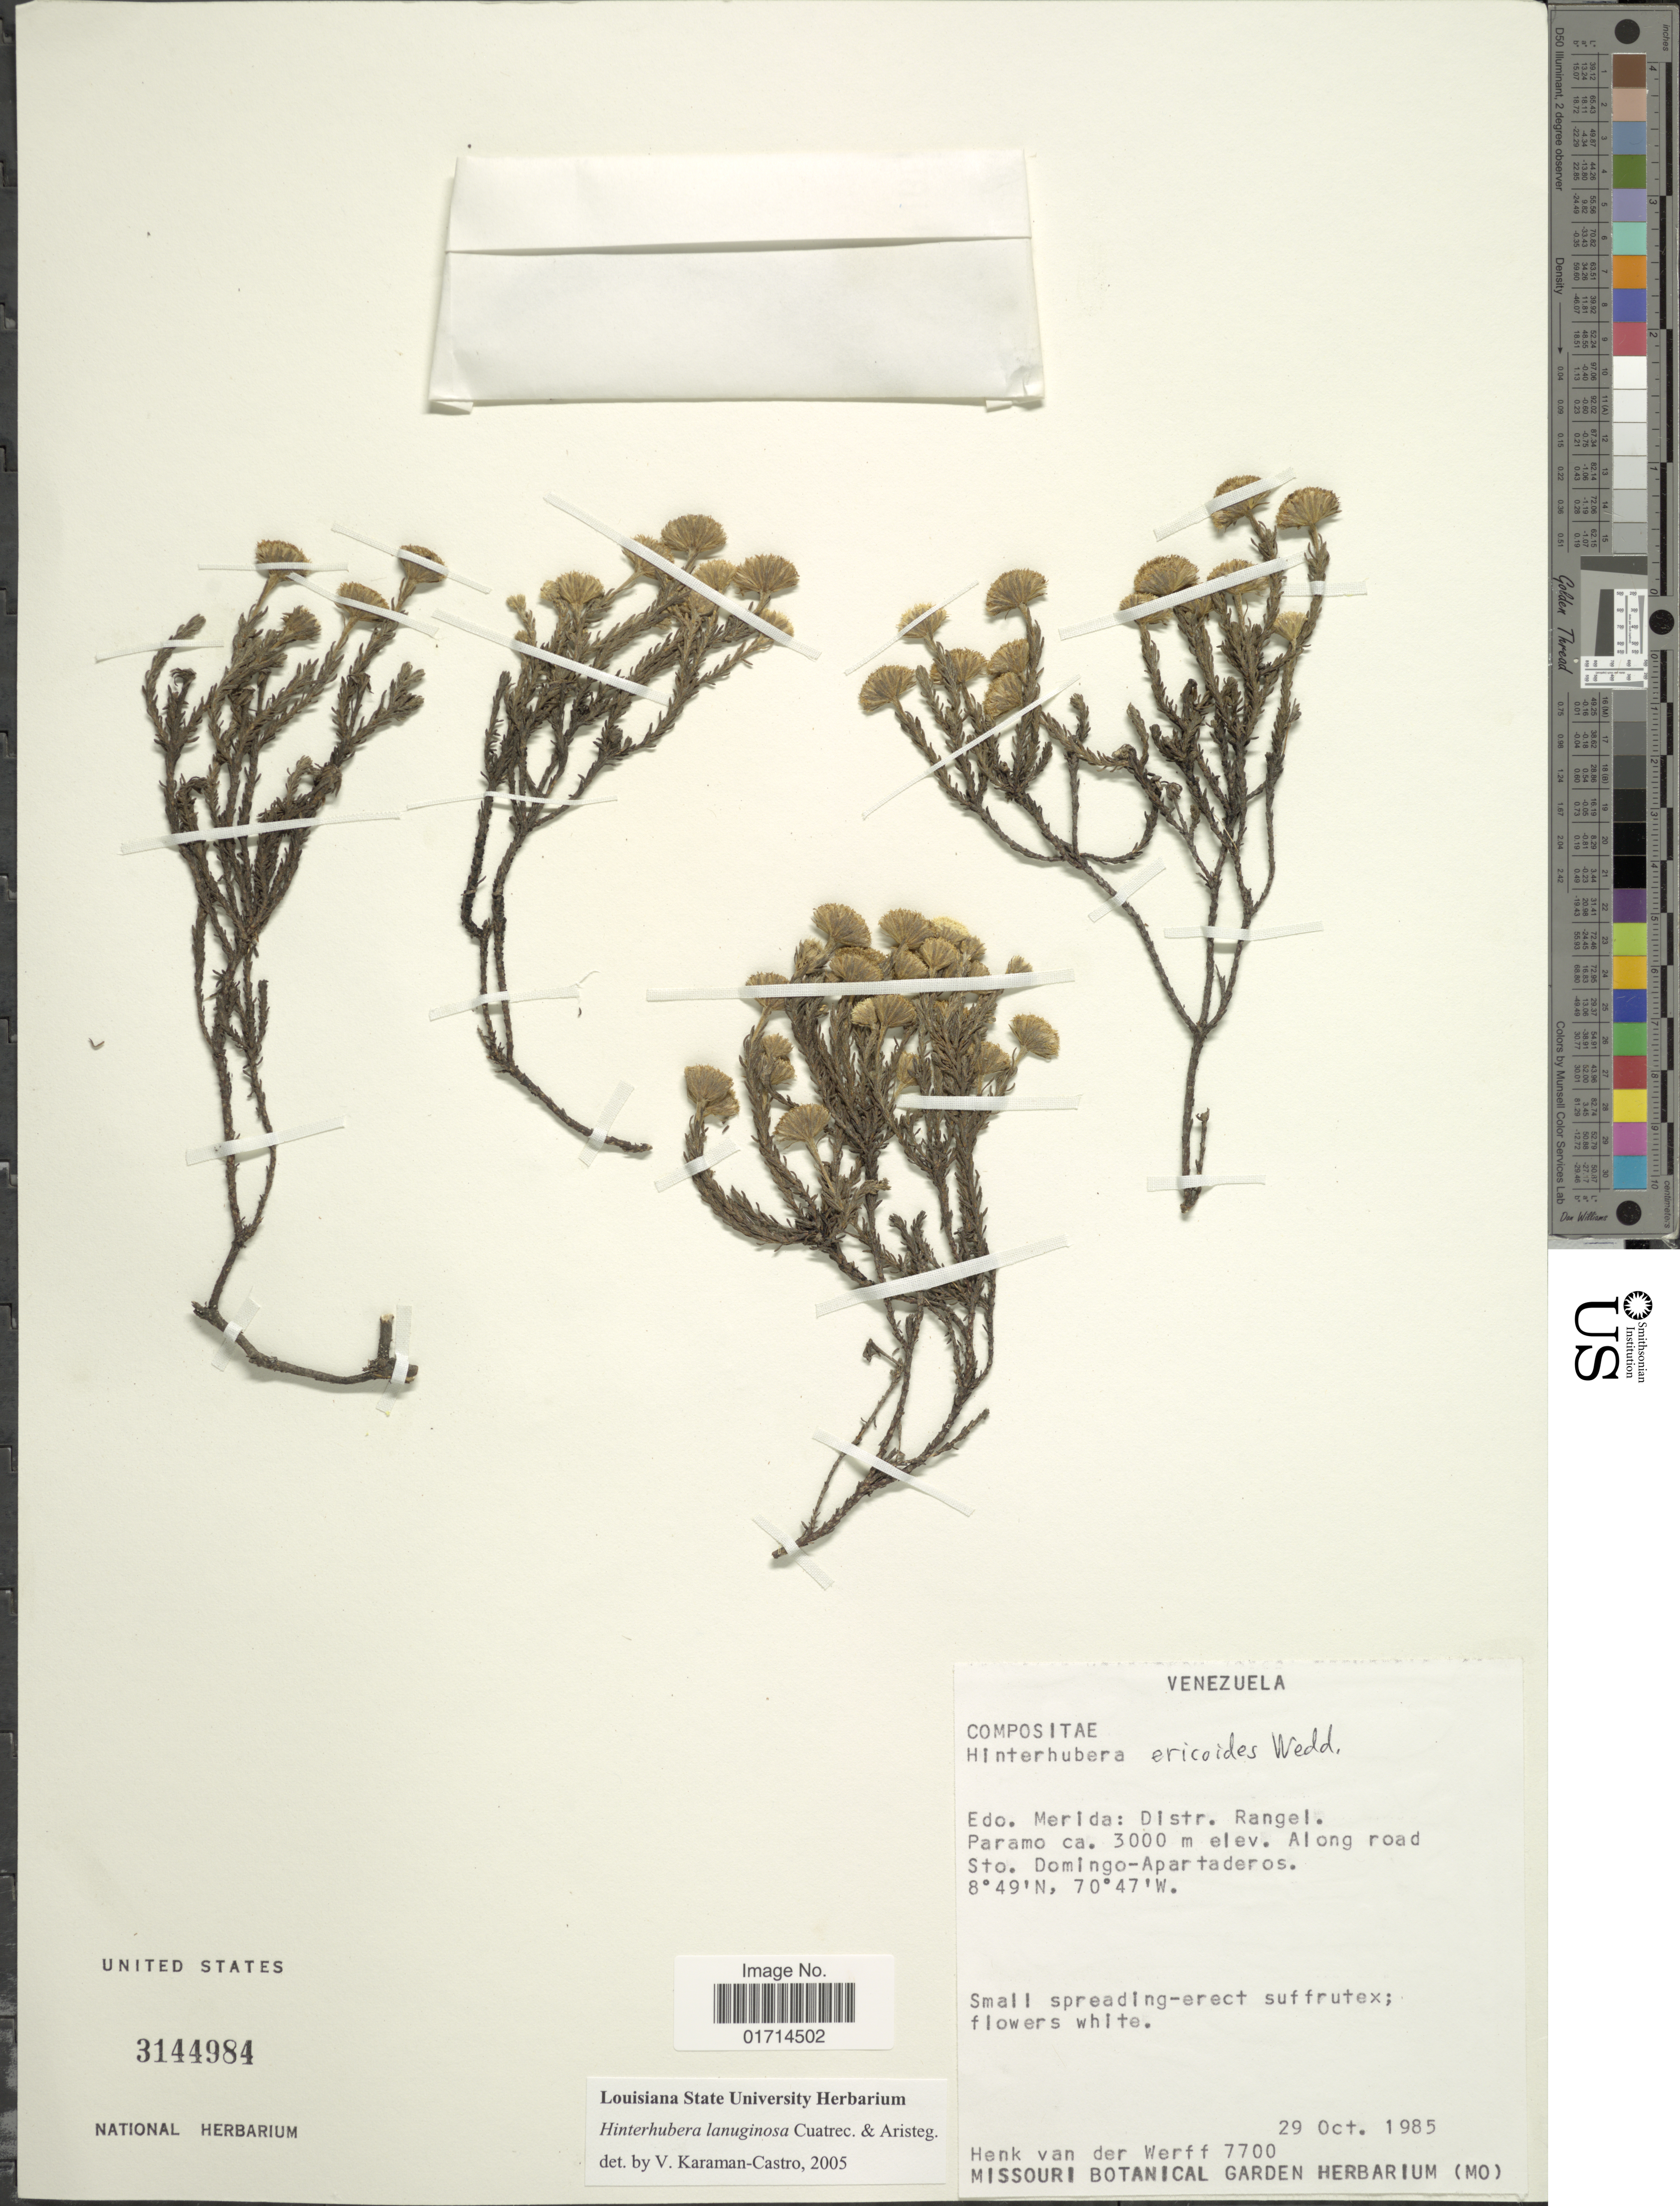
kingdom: Plantae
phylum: Tracheophyta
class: Magnoliopsida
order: Asterales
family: Asteraceae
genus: Hinterhubera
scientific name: Hinterhubera lanuginosa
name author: Cuatrec. & Aristeg.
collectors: H. van der Werff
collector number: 7700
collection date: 1985-10-29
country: Venezuela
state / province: Mérida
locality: Distr. Angel, Paramo. along road Sto. Domingo-Apartaderos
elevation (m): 3000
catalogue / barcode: US 3144984